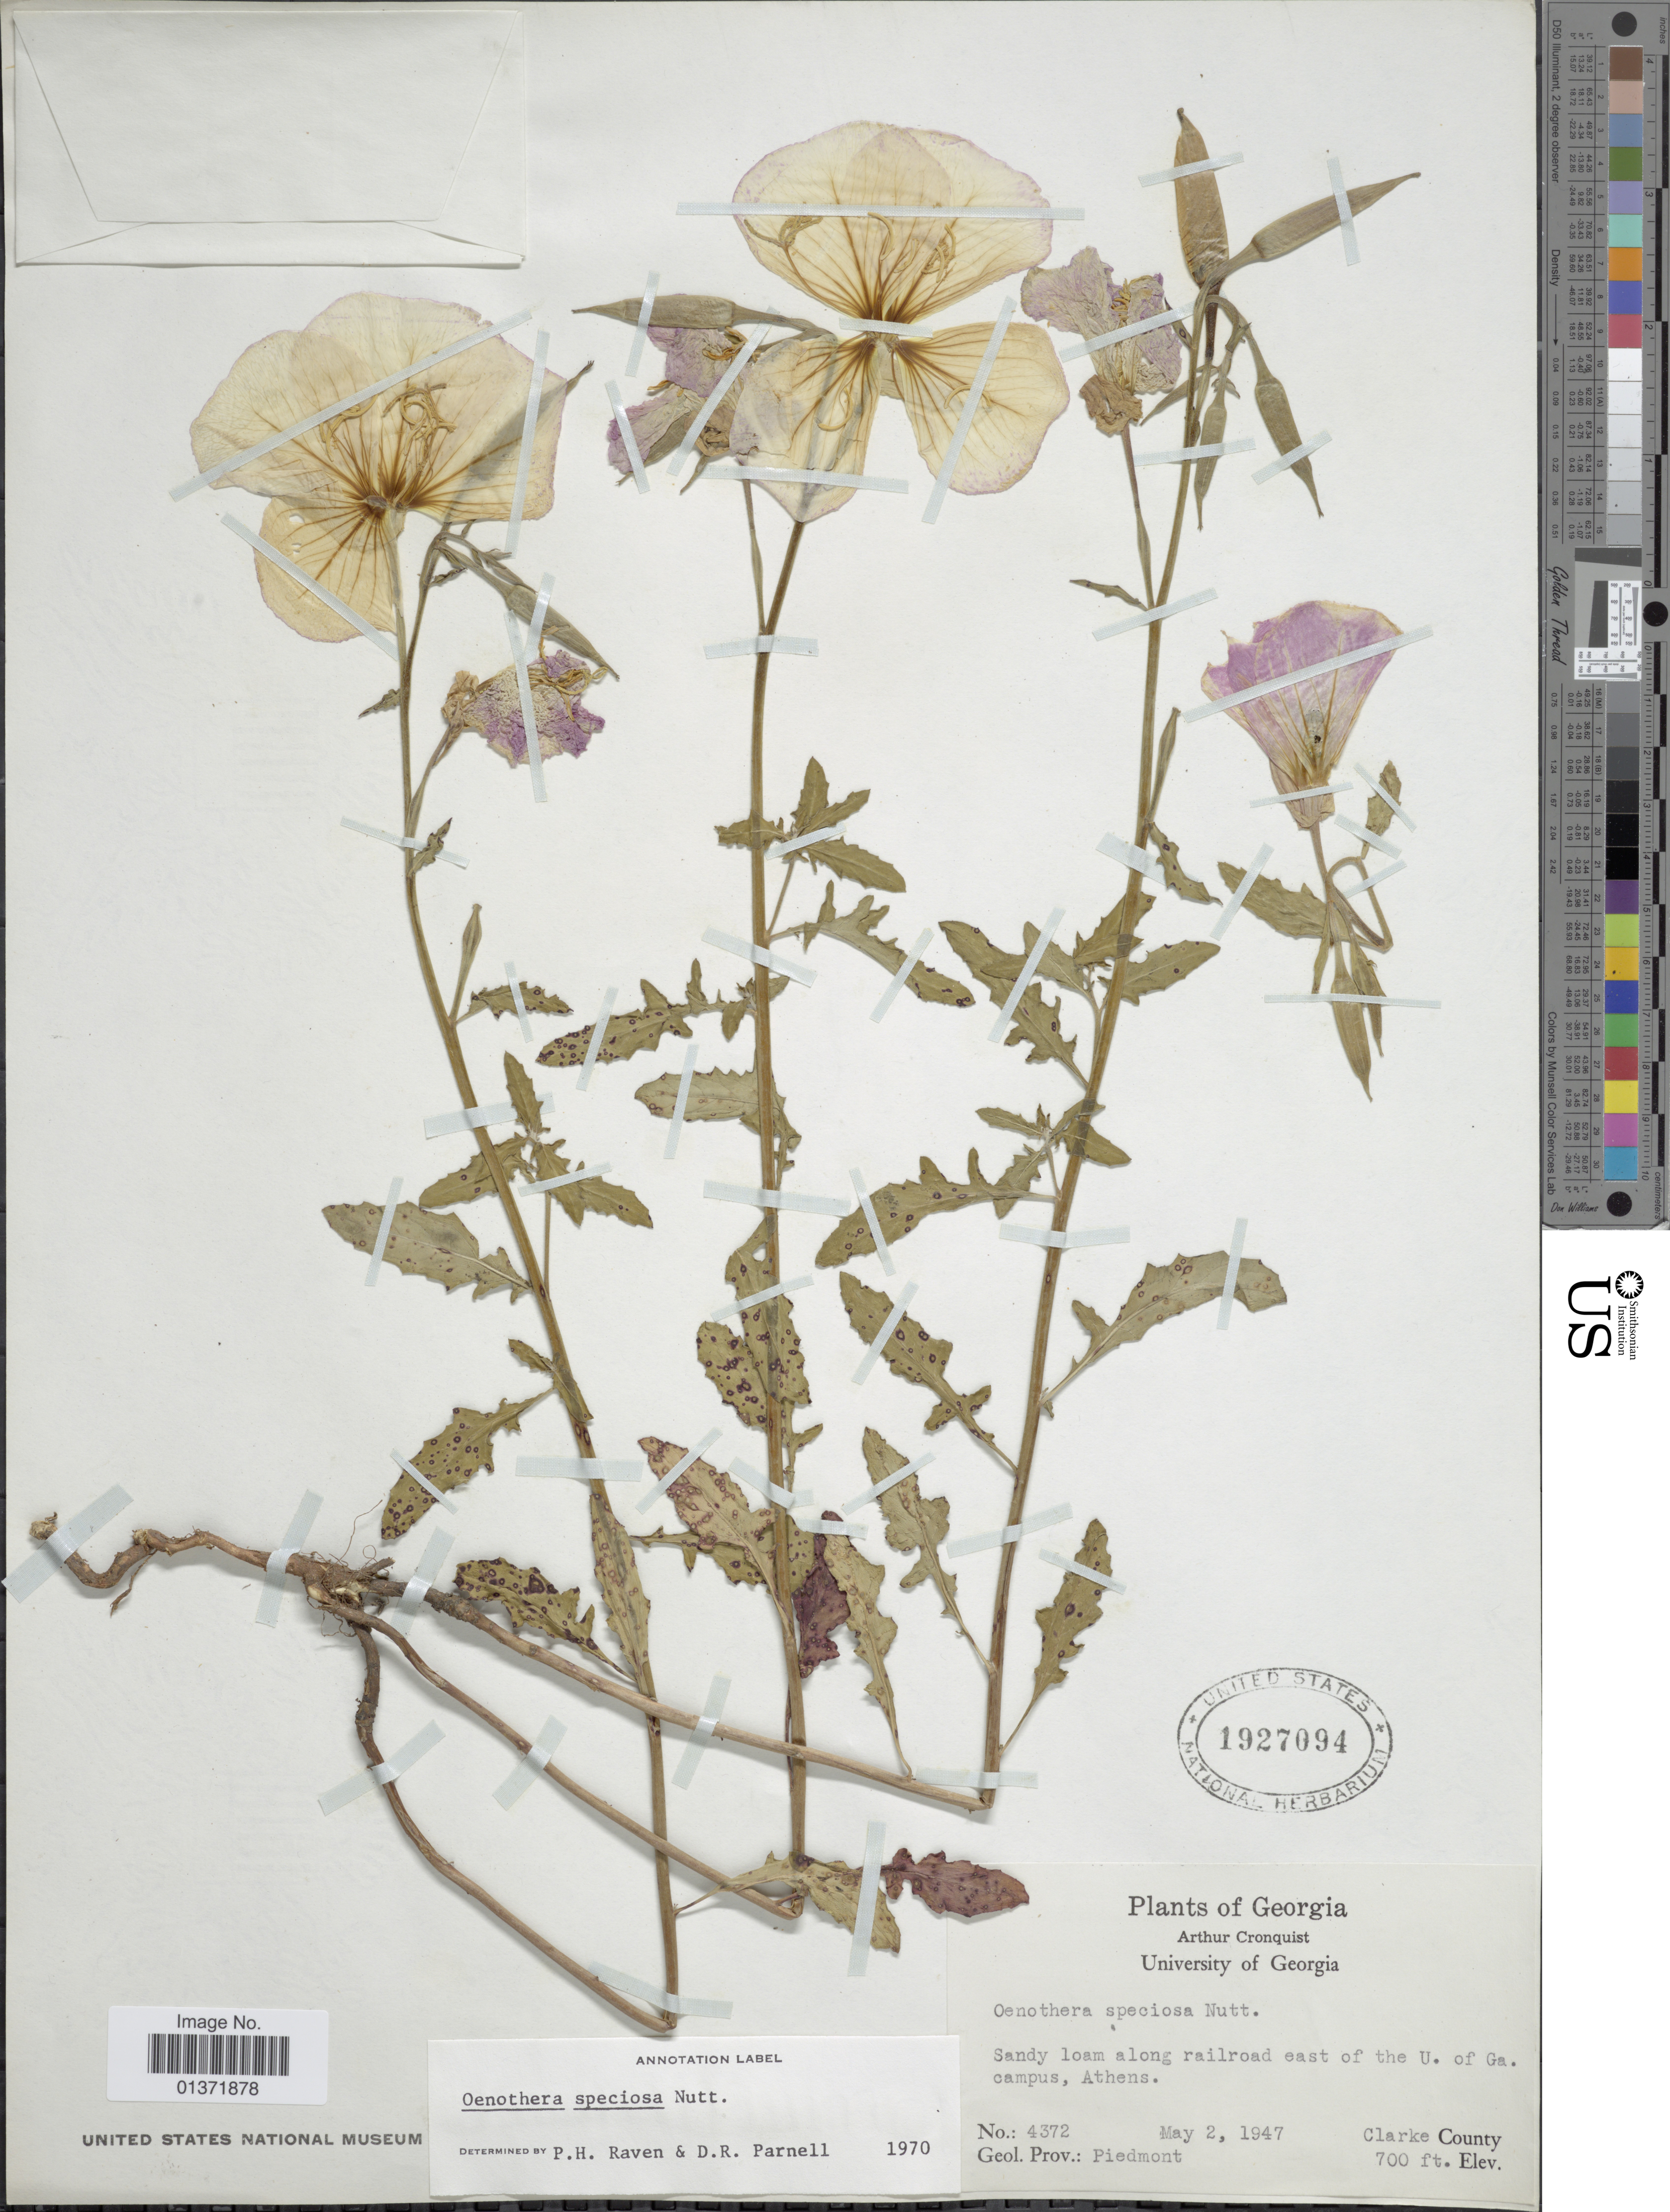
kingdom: Plantae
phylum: Tracheophyta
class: Magnoliopsida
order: Myrtales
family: Onagraceae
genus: Oenothera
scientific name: Oenothera speciosa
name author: Nutt.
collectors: A. J. Cronquist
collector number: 4372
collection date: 1947-05-02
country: United States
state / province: Georgia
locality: Sandy loam along railroad east of the U. of Ga. campus, Athens, Geol. Prov. Peidmont, Clarke County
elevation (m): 213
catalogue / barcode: US 1927094